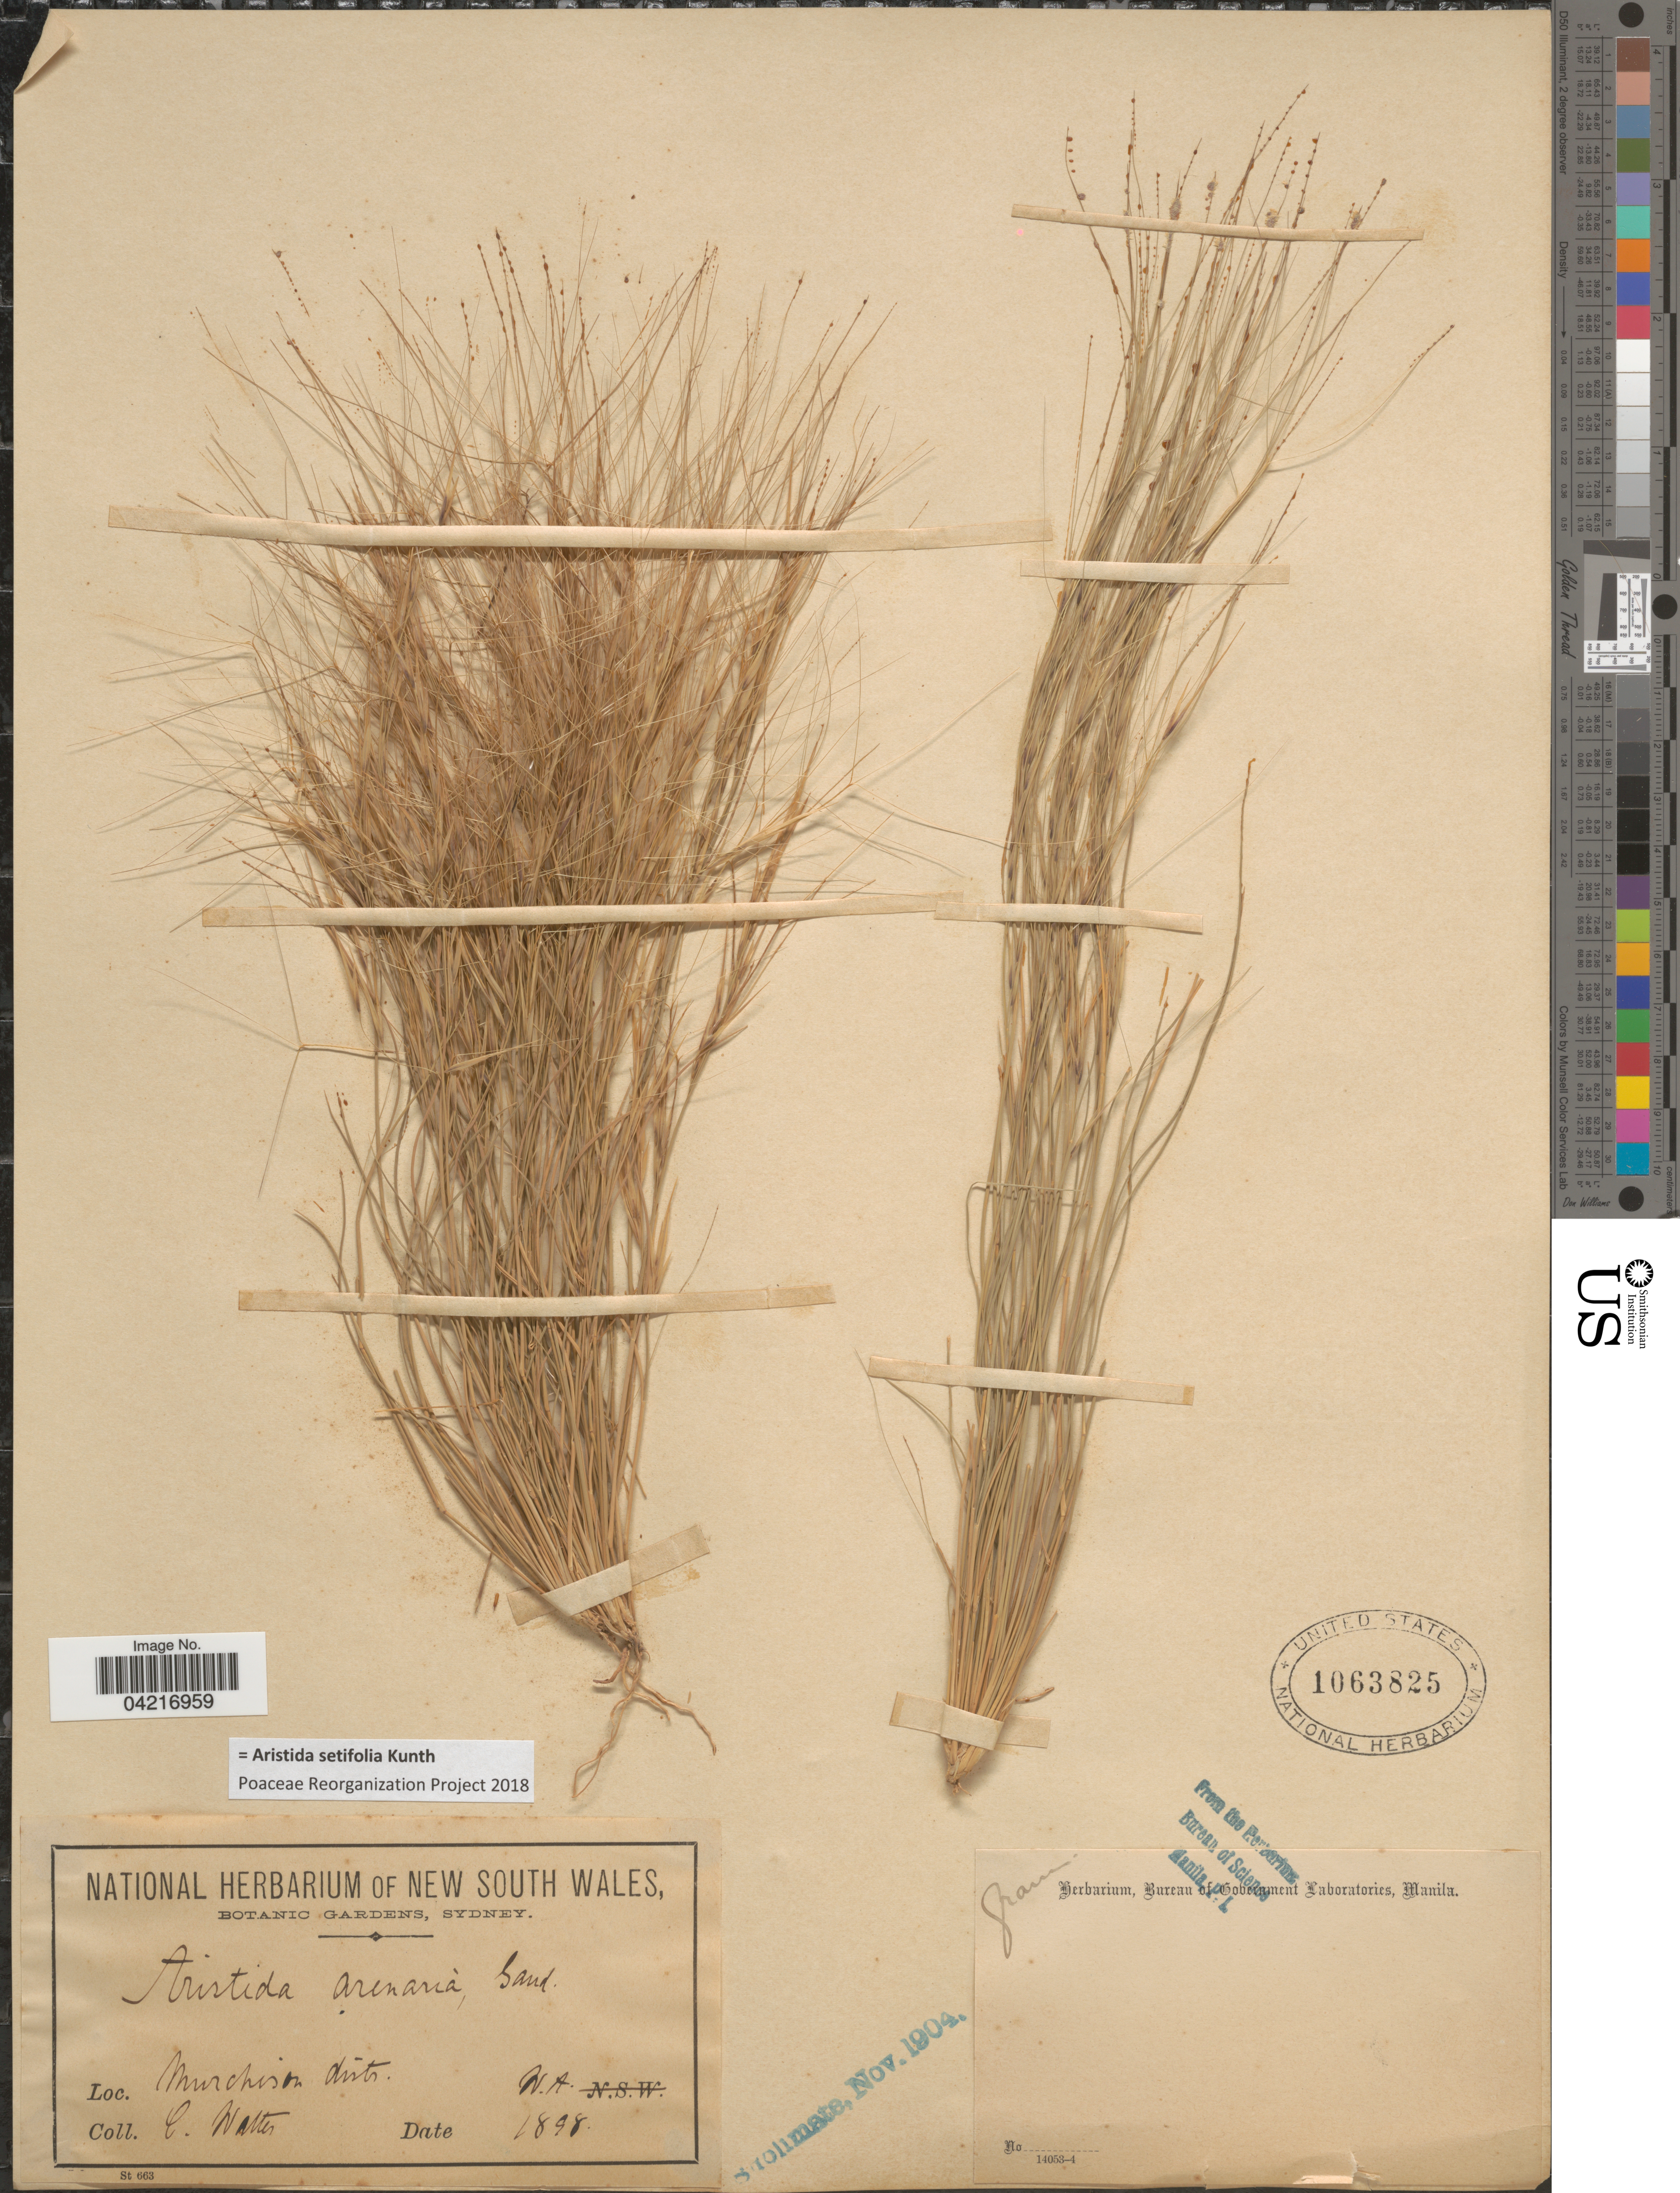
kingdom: Plantae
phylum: Tracheophyta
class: Liliopsida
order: Poales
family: Poaceae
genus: Aristida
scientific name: Aristida setifolia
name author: Kunth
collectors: C. Walter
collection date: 1898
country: Australia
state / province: Western Australia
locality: Murchison distr.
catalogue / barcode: US 1063825